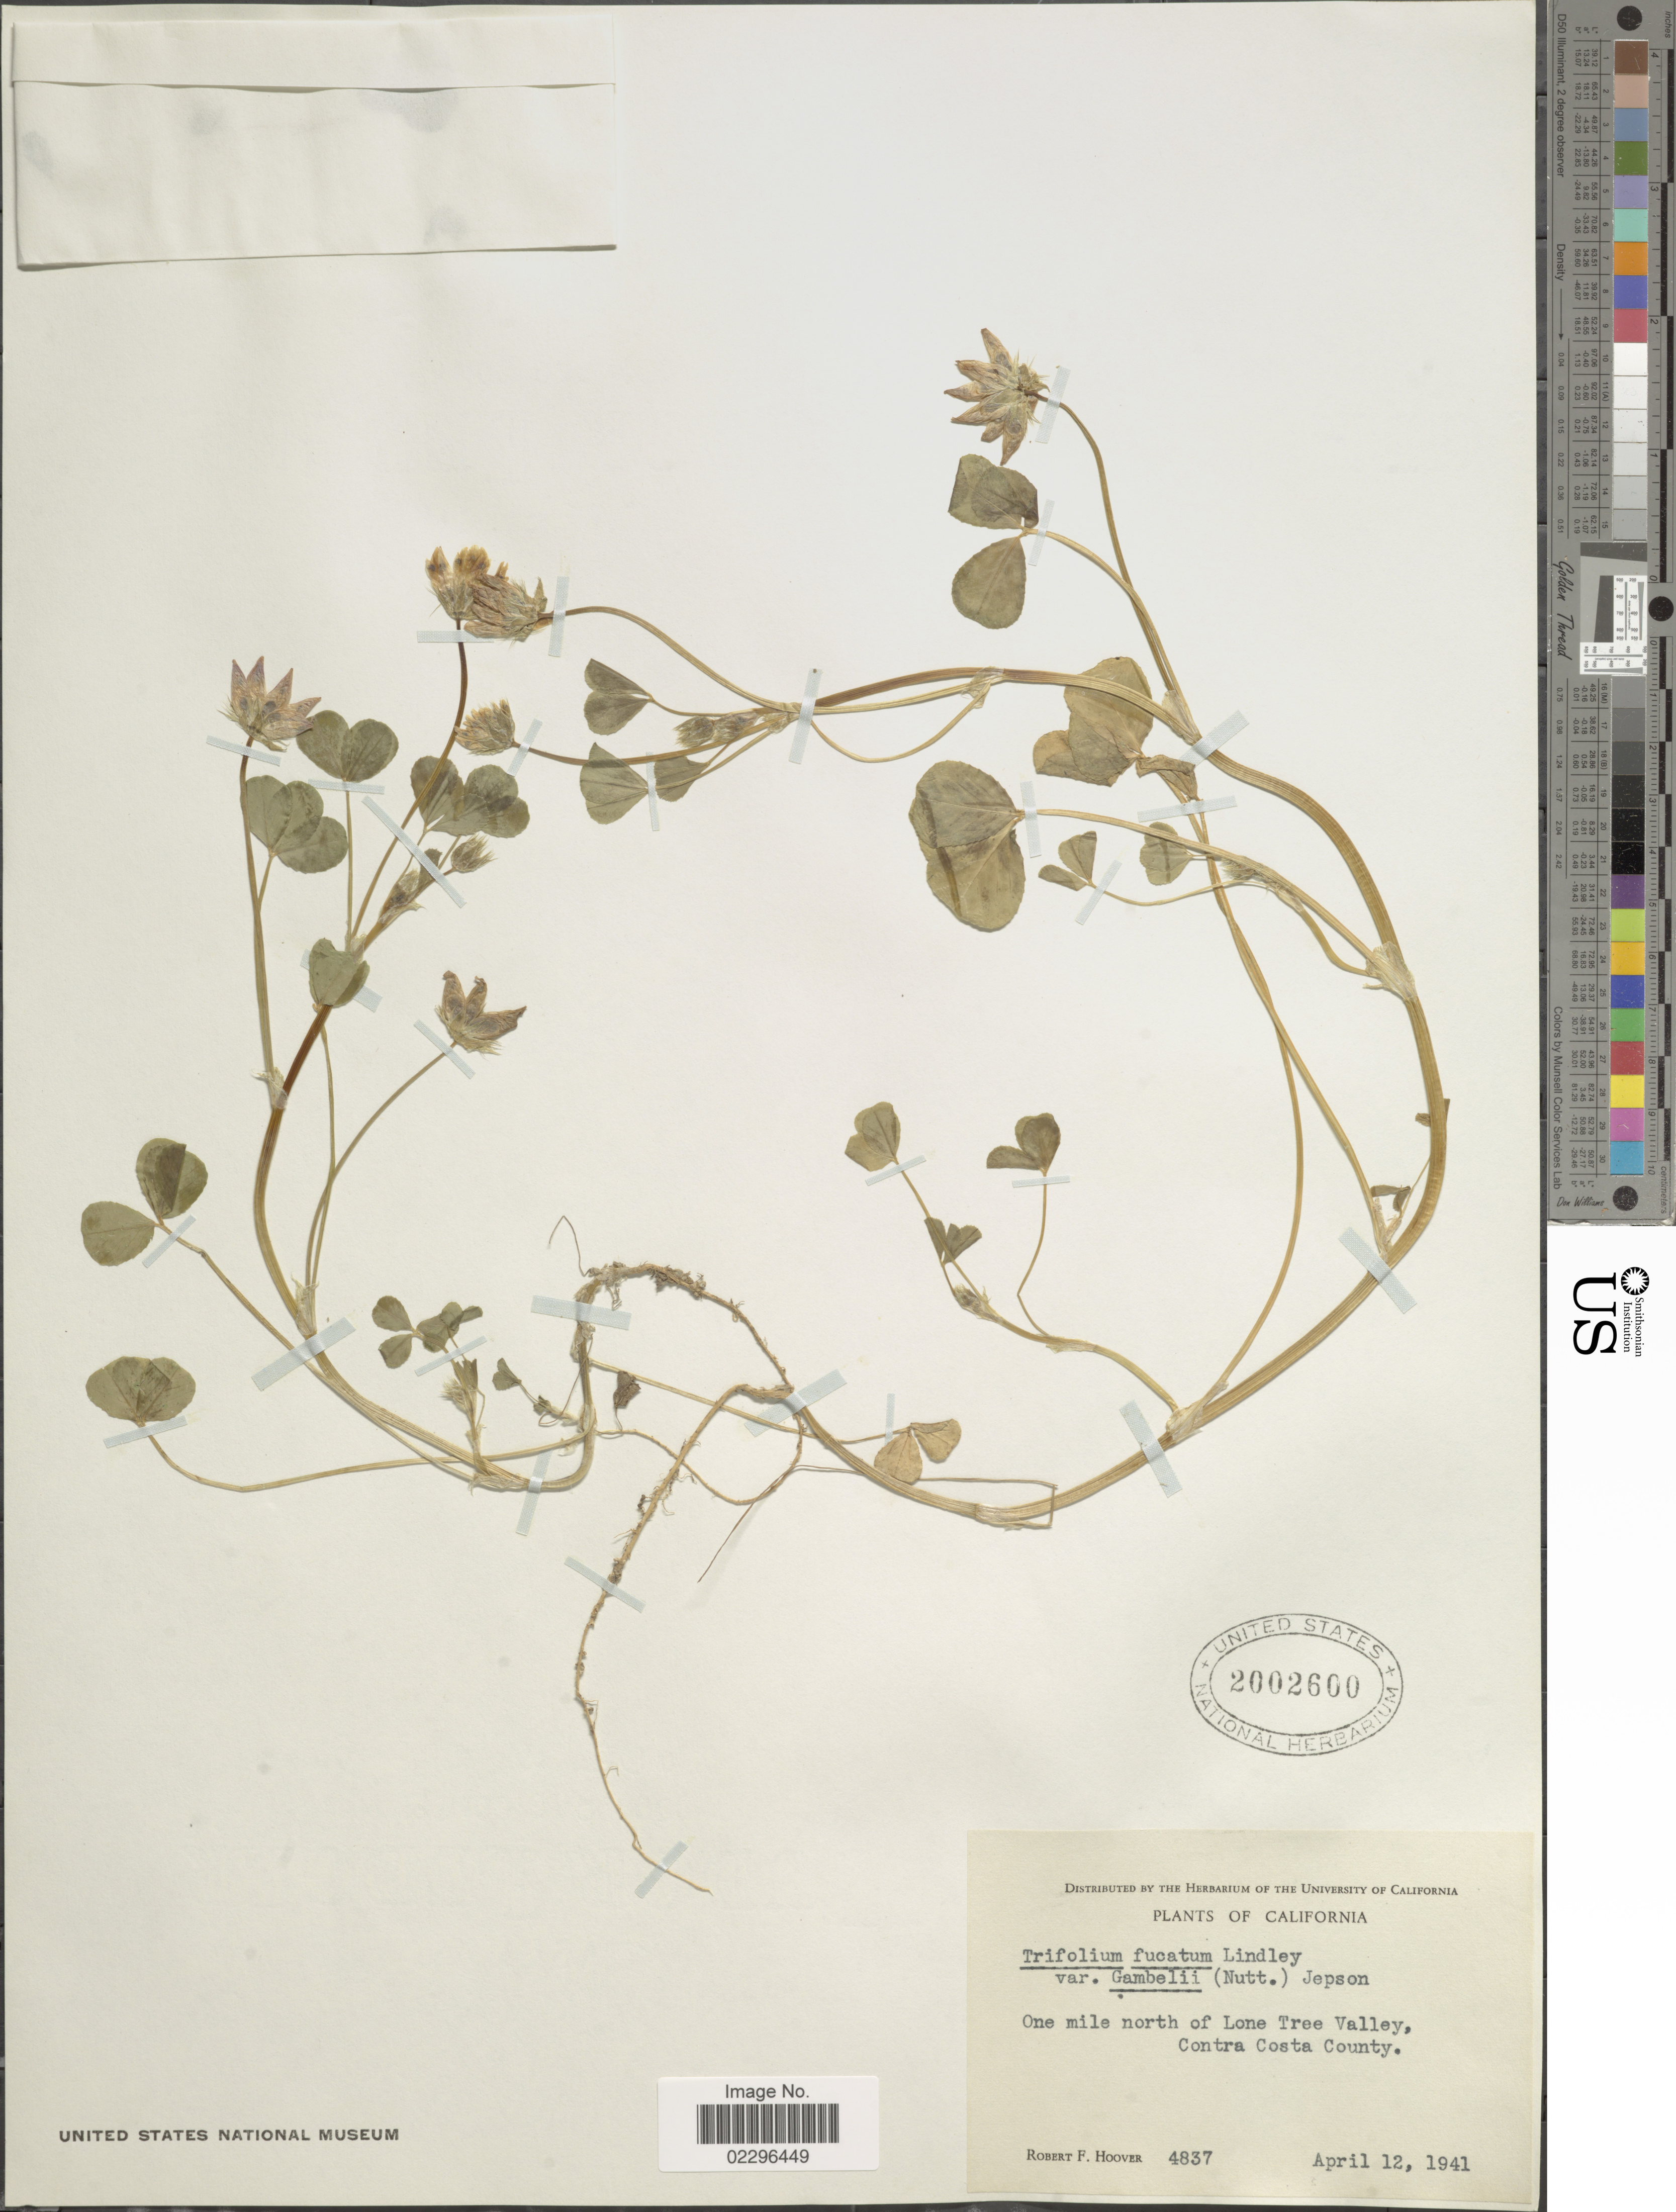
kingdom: Plantae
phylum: Tracheophyta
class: Magnoliopsida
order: Fabales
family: Fabaceae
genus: Trifolium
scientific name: Trifolium fucatum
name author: Lindl.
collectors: R. F. Hoover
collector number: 4837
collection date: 1941-04-12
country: United States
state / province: California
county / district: Contra Costa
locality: One mile north of Lone Tree Valley, Contra Costa County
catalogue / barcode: US 2002600